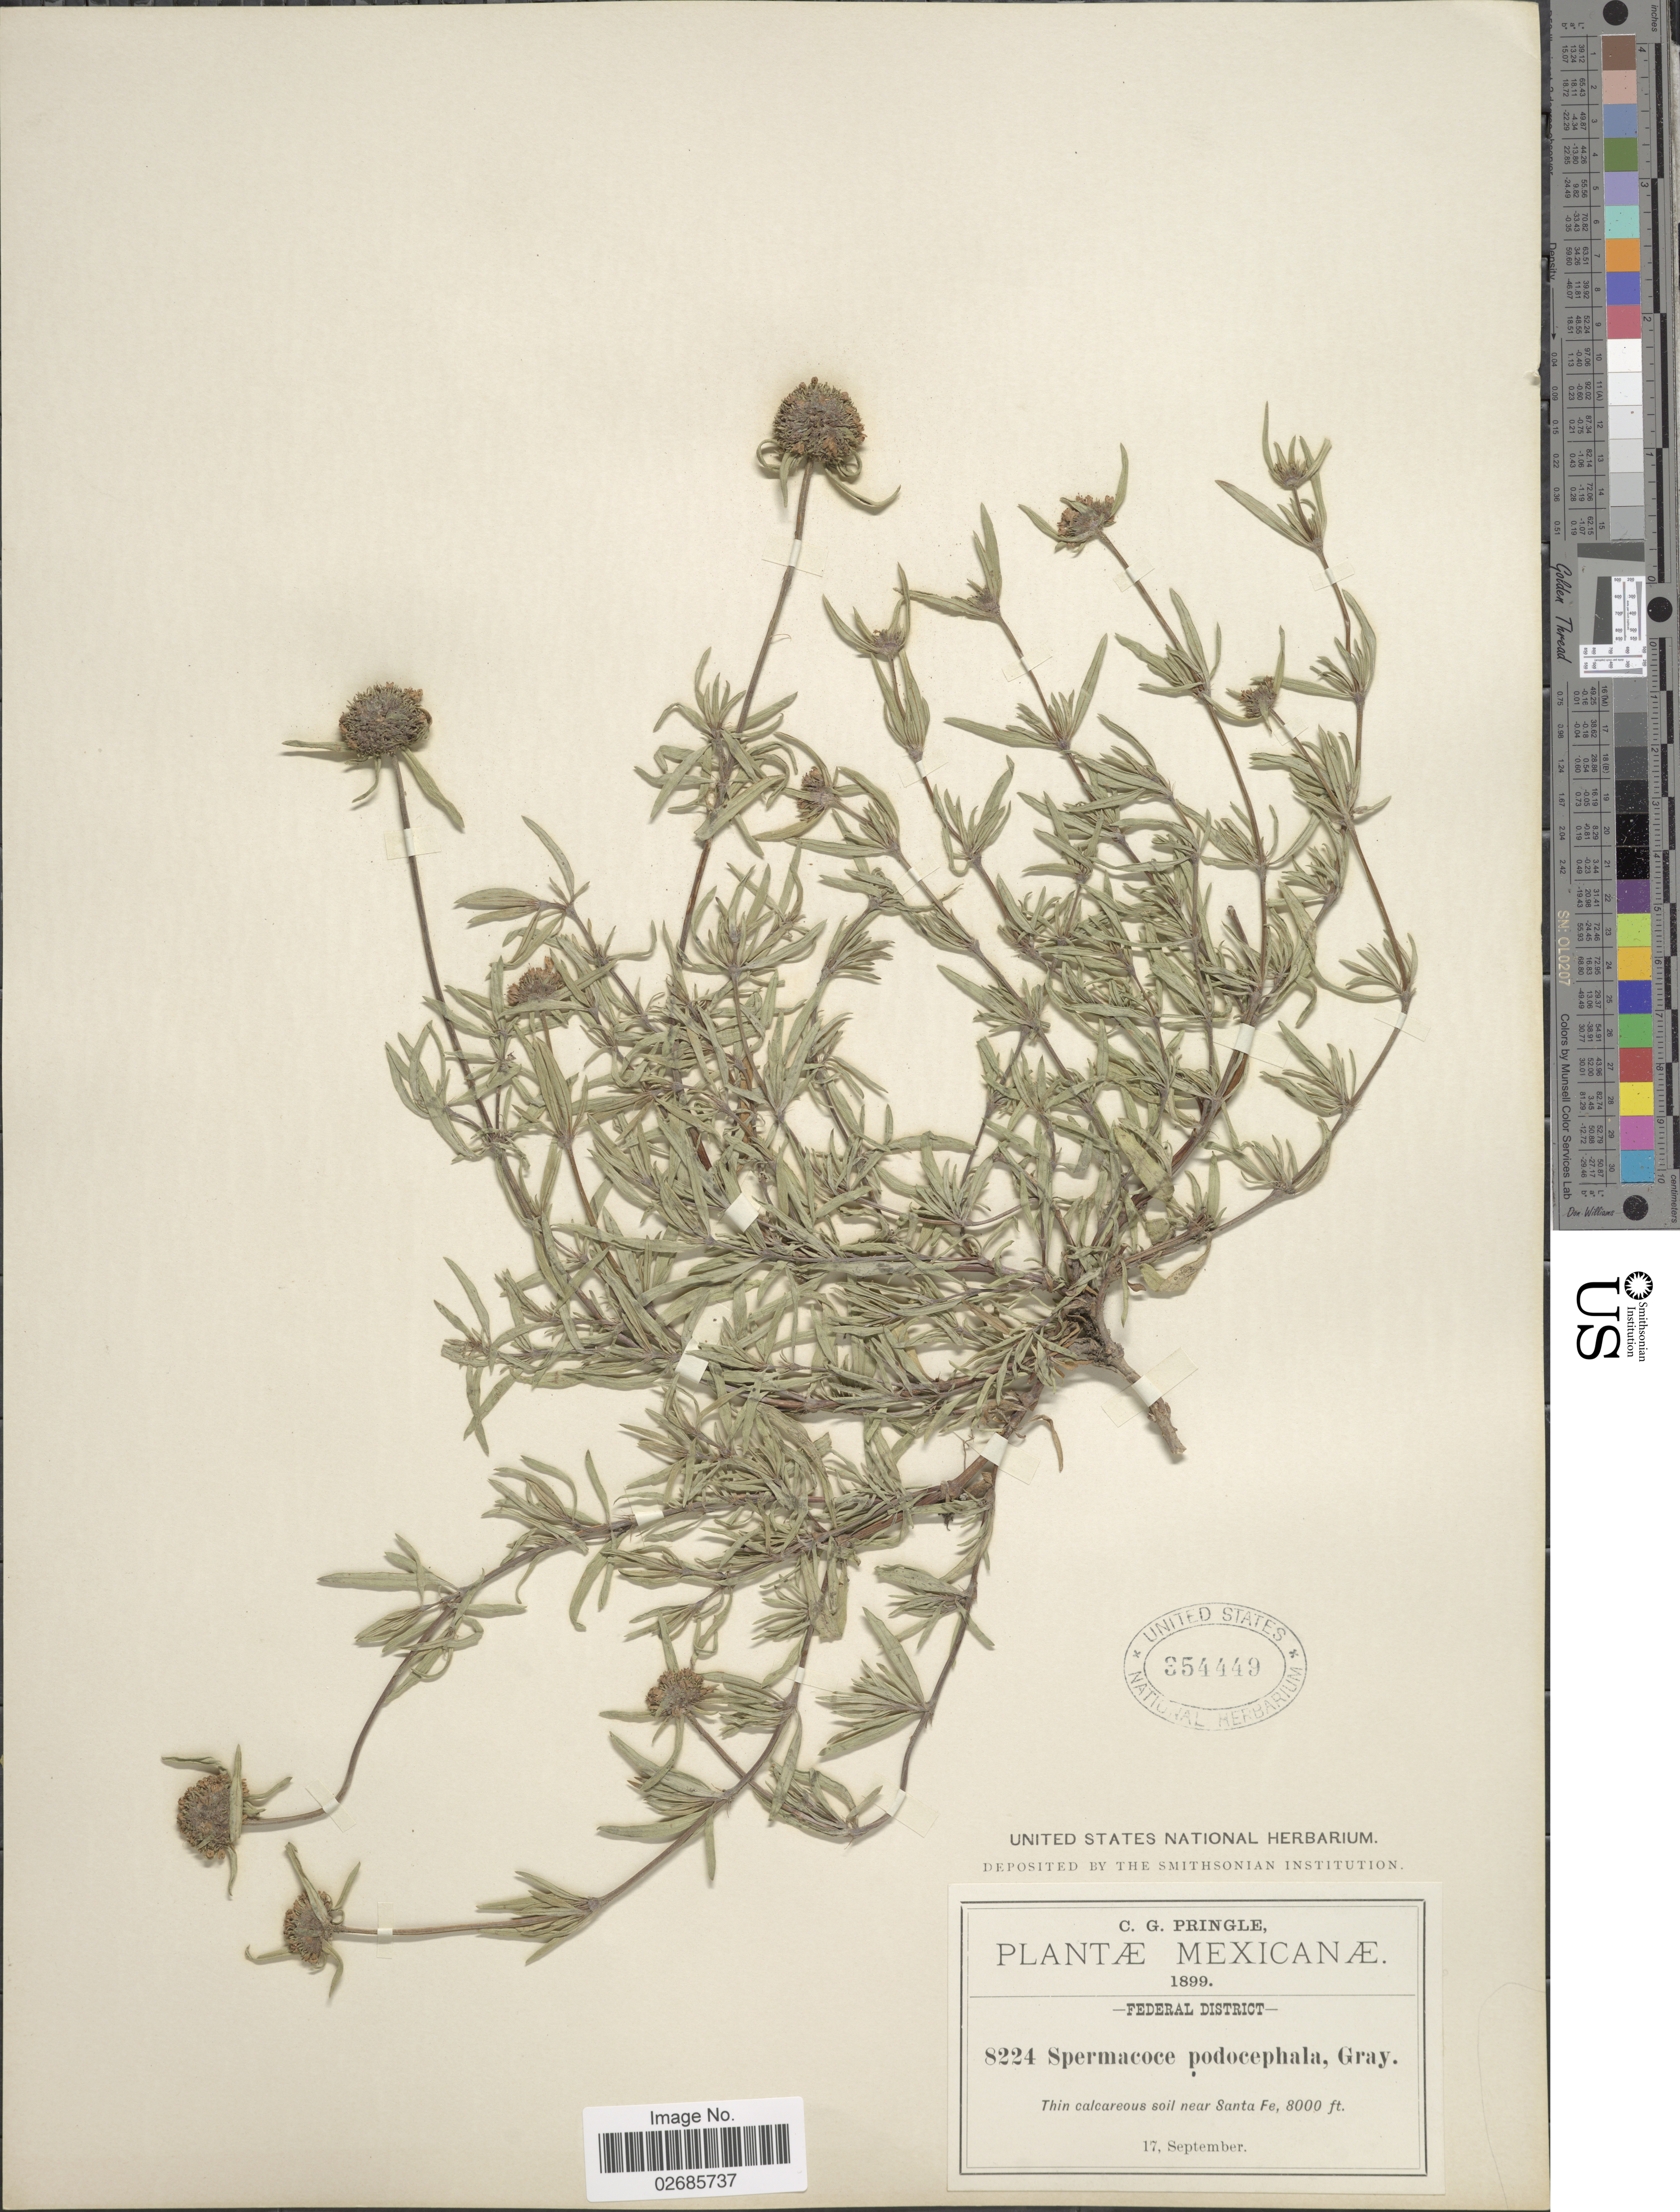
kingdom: Plantae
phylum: Tracheophyta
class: Magnoliopsida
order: Gentianales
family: Rubiaceae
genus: Borreria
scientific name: Borreria verticillata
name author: (L.) G. Mey.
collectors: C. G. Pringle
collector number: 8224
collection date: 1899-09-17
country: Mexico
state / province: Distrito Federal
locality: Federal District, Thin calcareous soil near Santa Fe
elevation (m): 2438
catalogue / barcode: US 354449